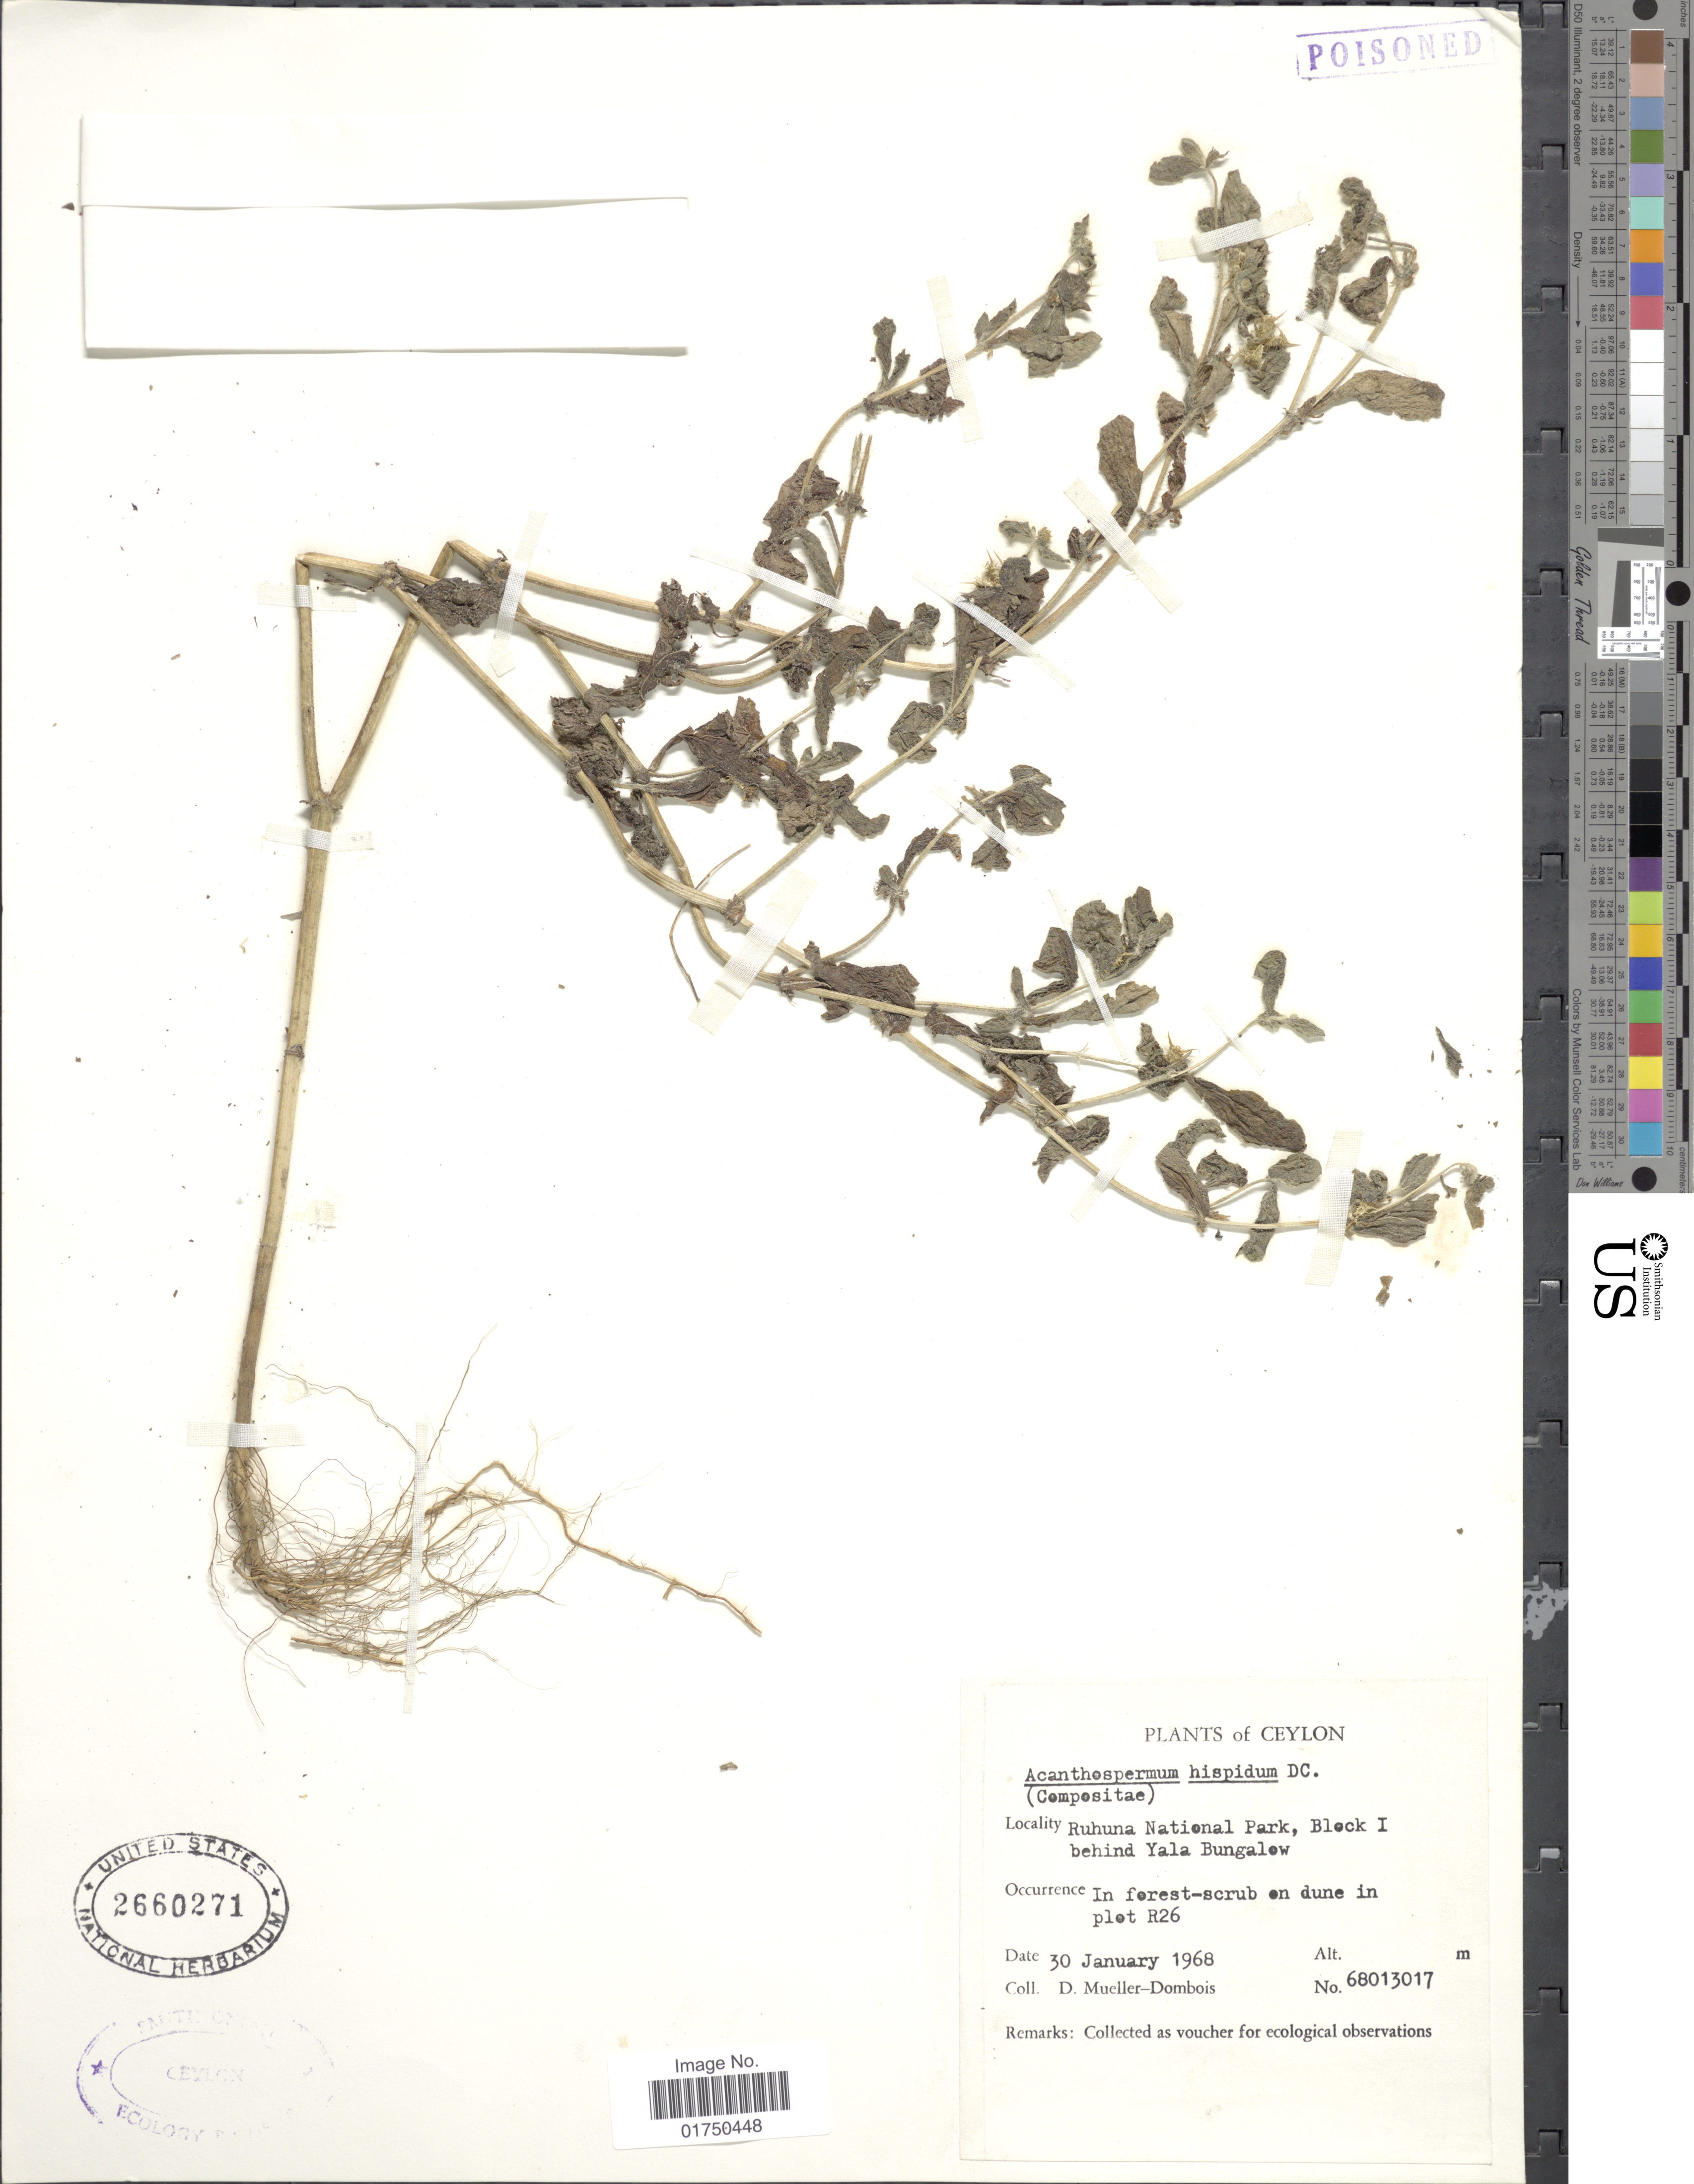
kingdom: Plantae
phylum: Tracheophyta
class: Magnoliopsida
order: Asterales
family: Asteraceae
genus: Acanthospermum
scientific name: Acanthospermum hispidum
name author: DC.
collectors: D. Mueller-Dombois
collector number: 68013017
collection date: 1968-01-30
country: Sri Lanka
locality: Ceylon. Ruhuna National Park, Block I behind Yala Bungalow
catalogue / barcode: US 2660271